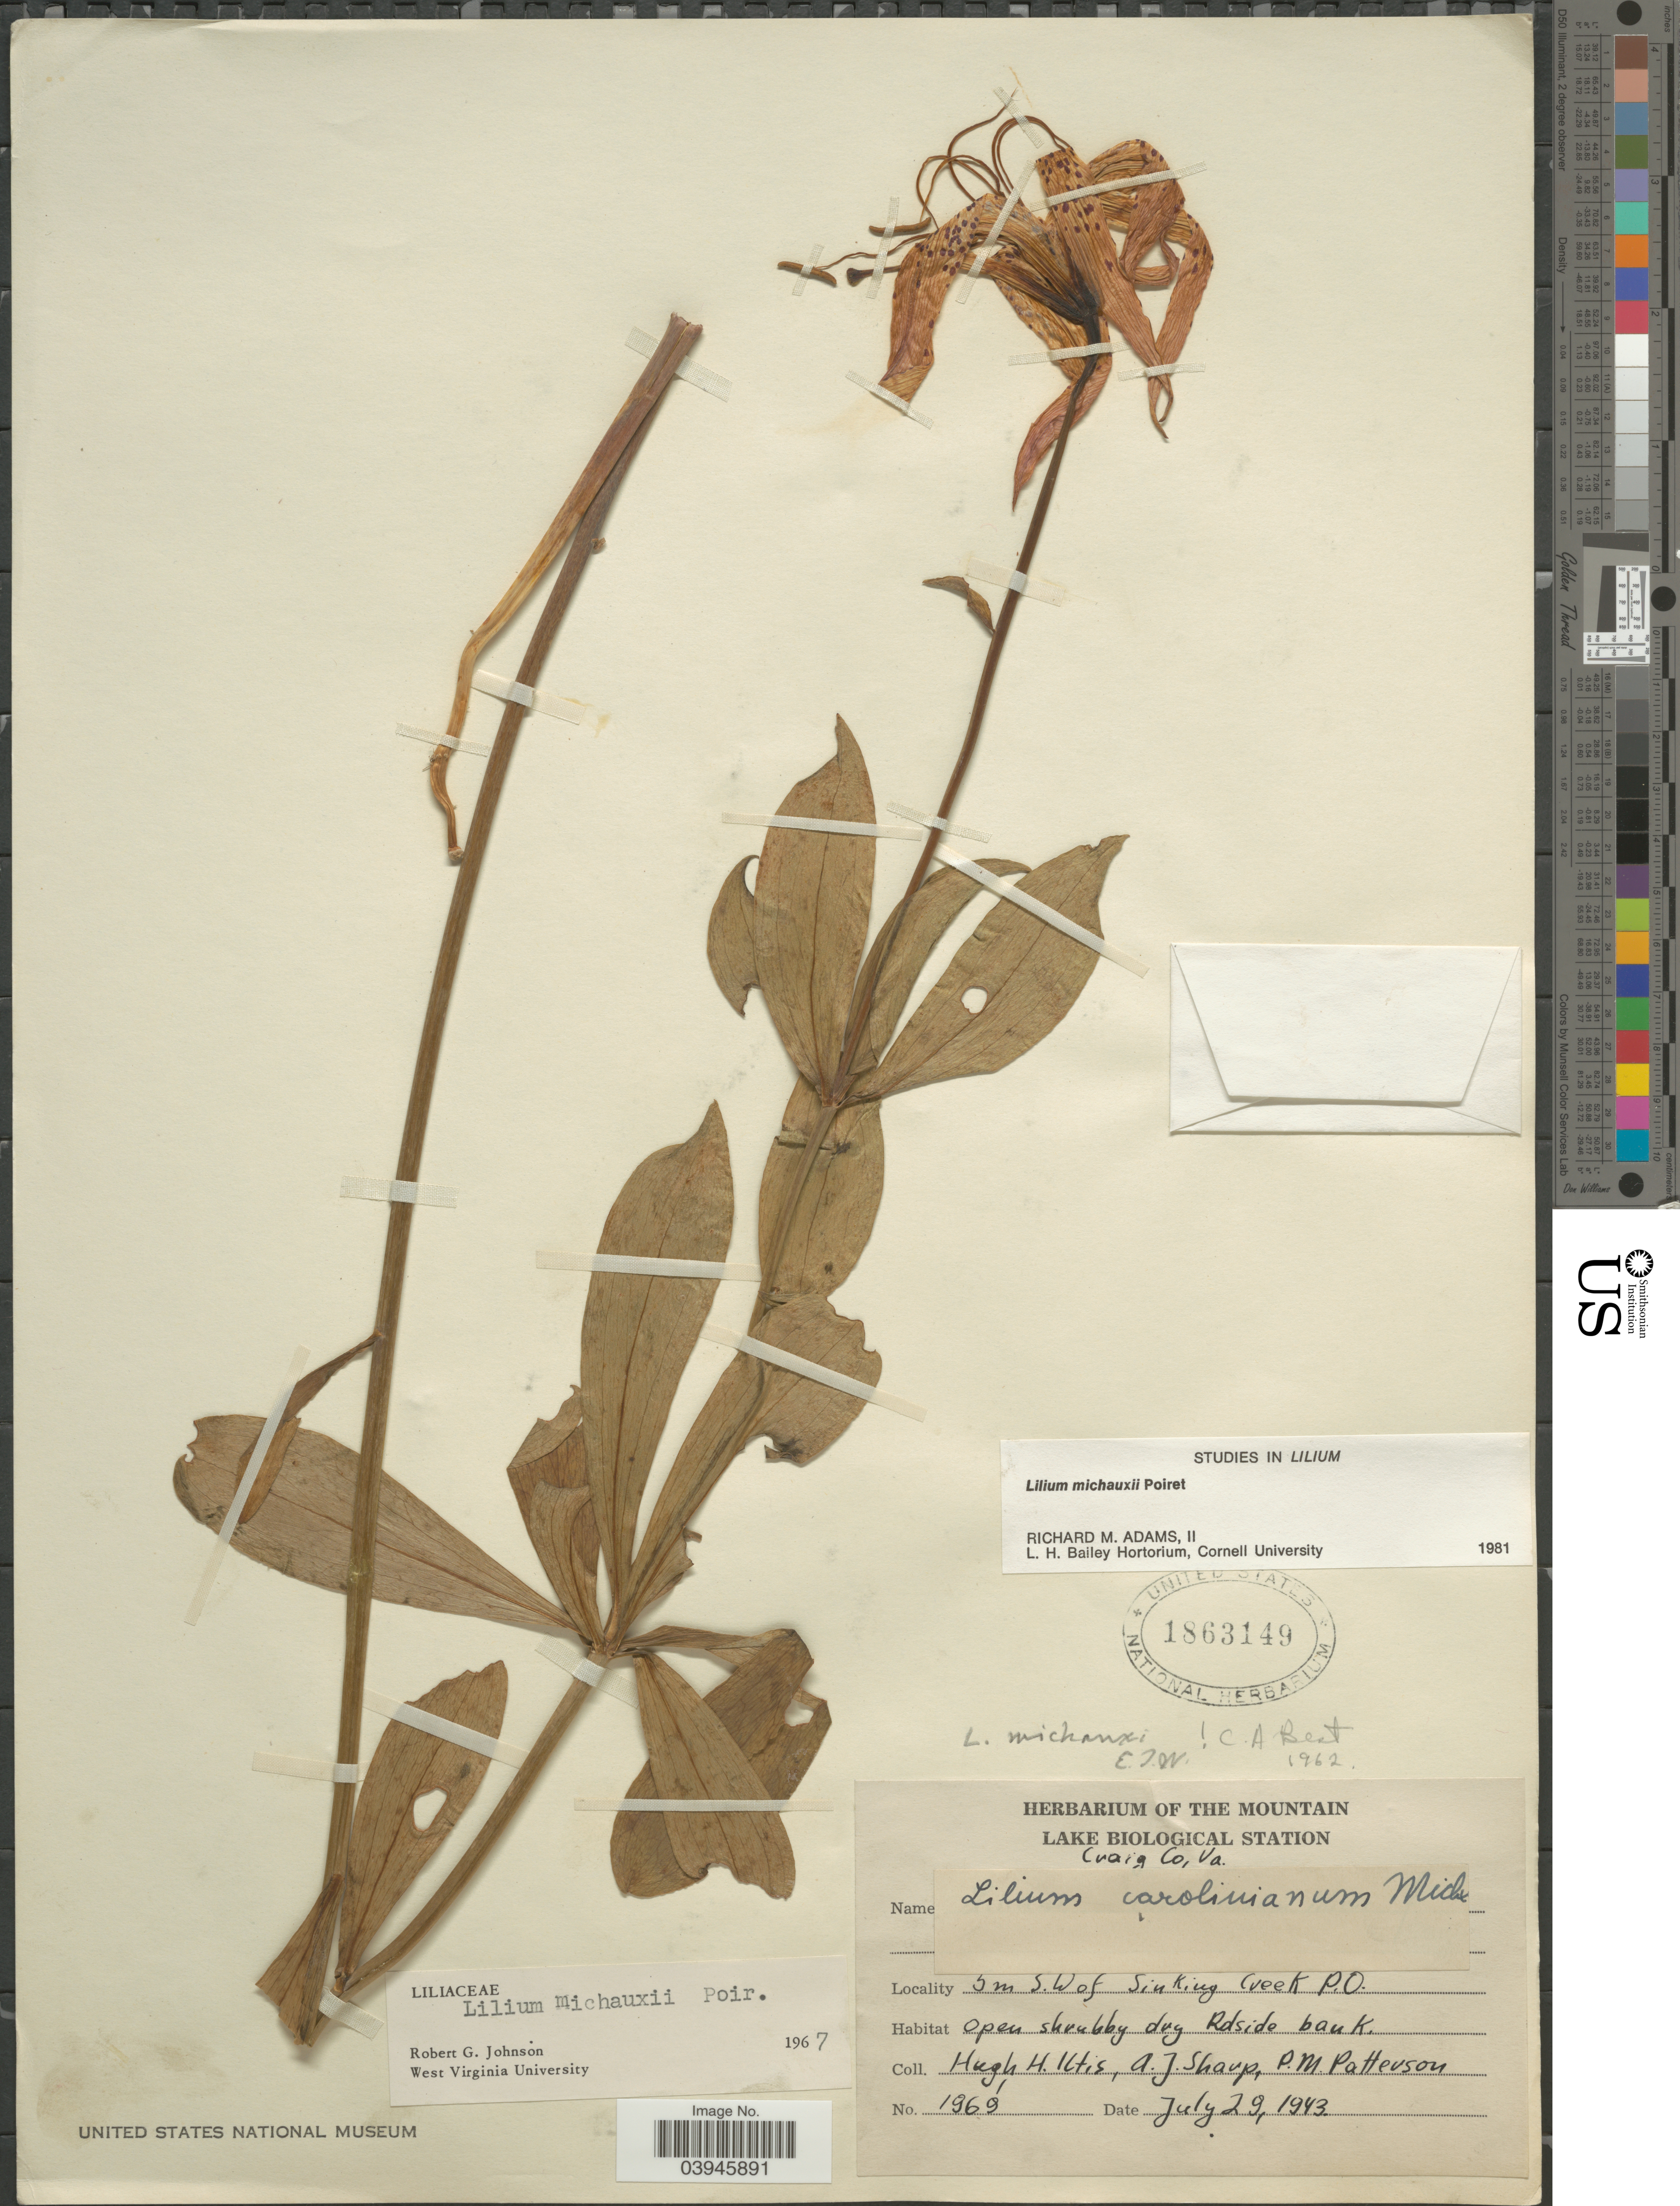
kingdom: Plantae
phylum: Tracheophyta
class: Liliopsida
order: Liliales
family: Liliaceae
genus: Lilium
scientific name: Lilium michauxii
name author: Poir.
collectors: H. Iltis, A. J. Sharp & P. Patterson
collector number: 1969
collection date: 1943-07-29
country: United States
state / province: Virginia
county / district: Craig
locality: Craig Co. 5 m S.W of Sinking Creek P. O.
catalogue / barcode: US 1863149